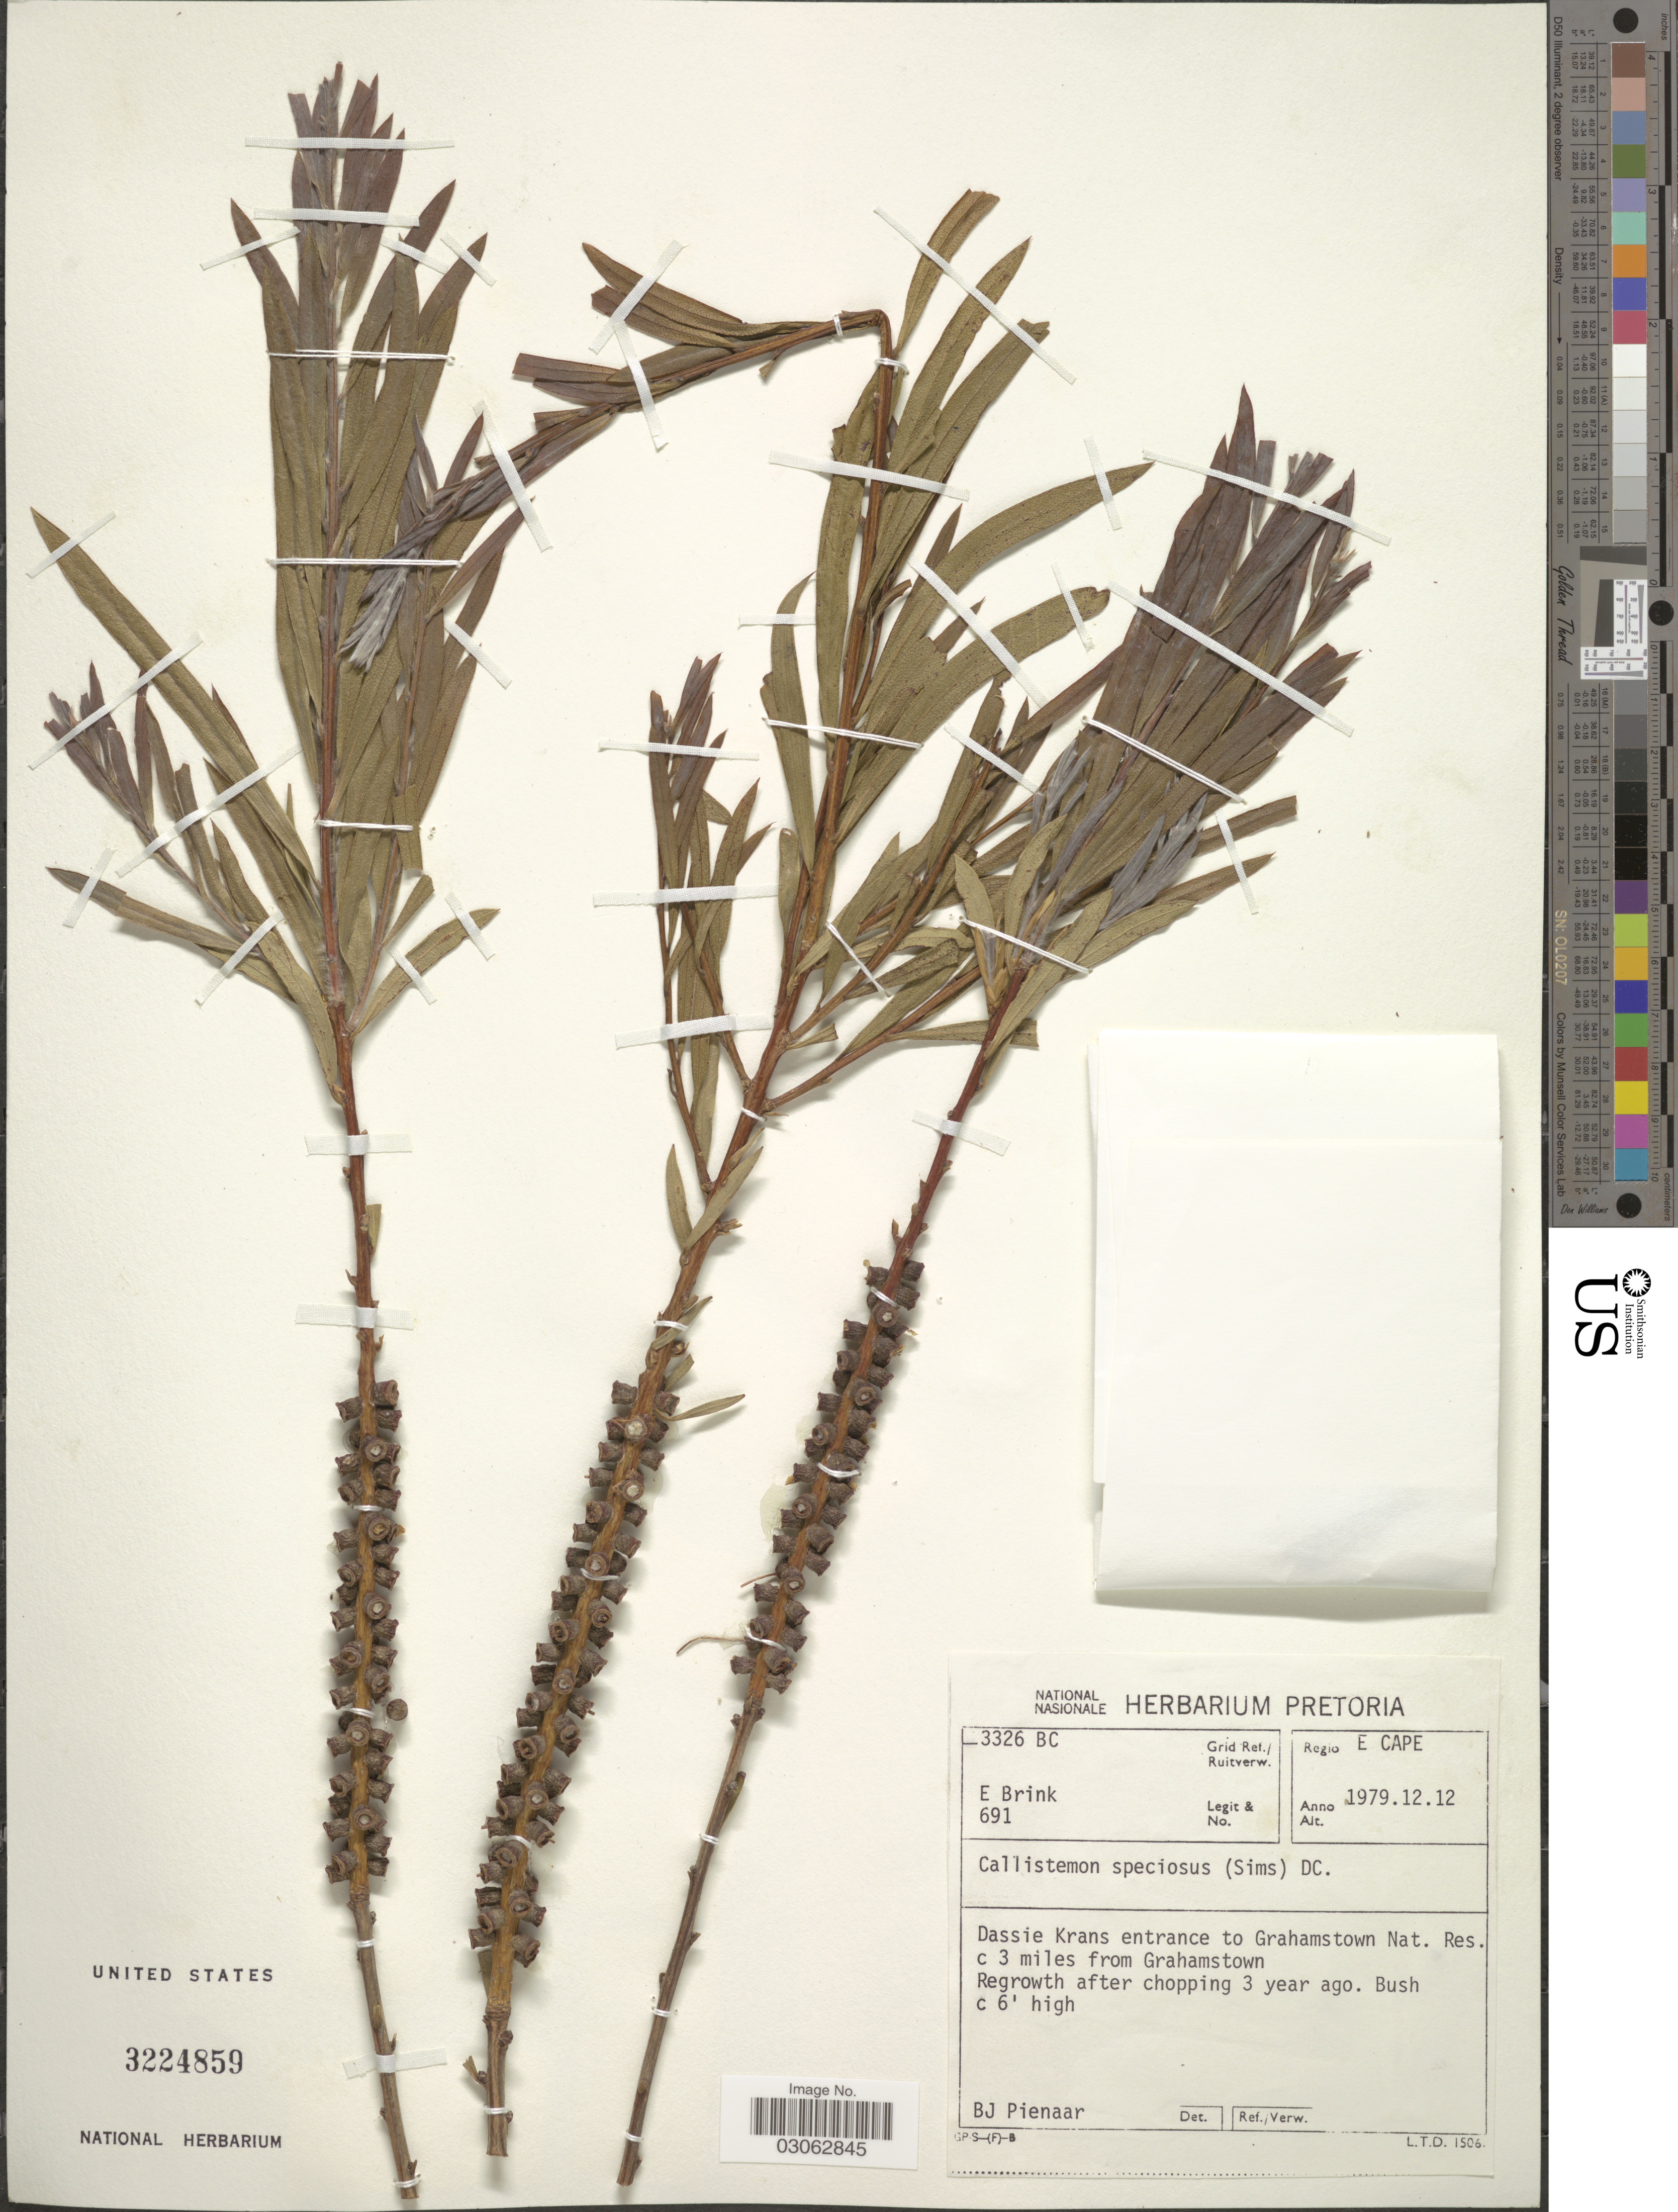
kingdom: Plantae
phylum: Tracheophyta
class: Magnoliopsida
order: Myrtales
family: Myrtaceae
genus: Callistemon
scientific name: Callistemon speciosus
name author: (Sims) Sweet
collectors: E. Brink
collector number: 691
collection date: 1979-12-12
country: South Africa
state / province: Eastern Cape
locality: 3326 BC Grid. Ref./ Ruiterverw. Regio E cape. Dassie Krans entrance to Grahamstown Nat. Res. c. 3 miles from Grahamstown.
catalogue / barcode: US 3224859